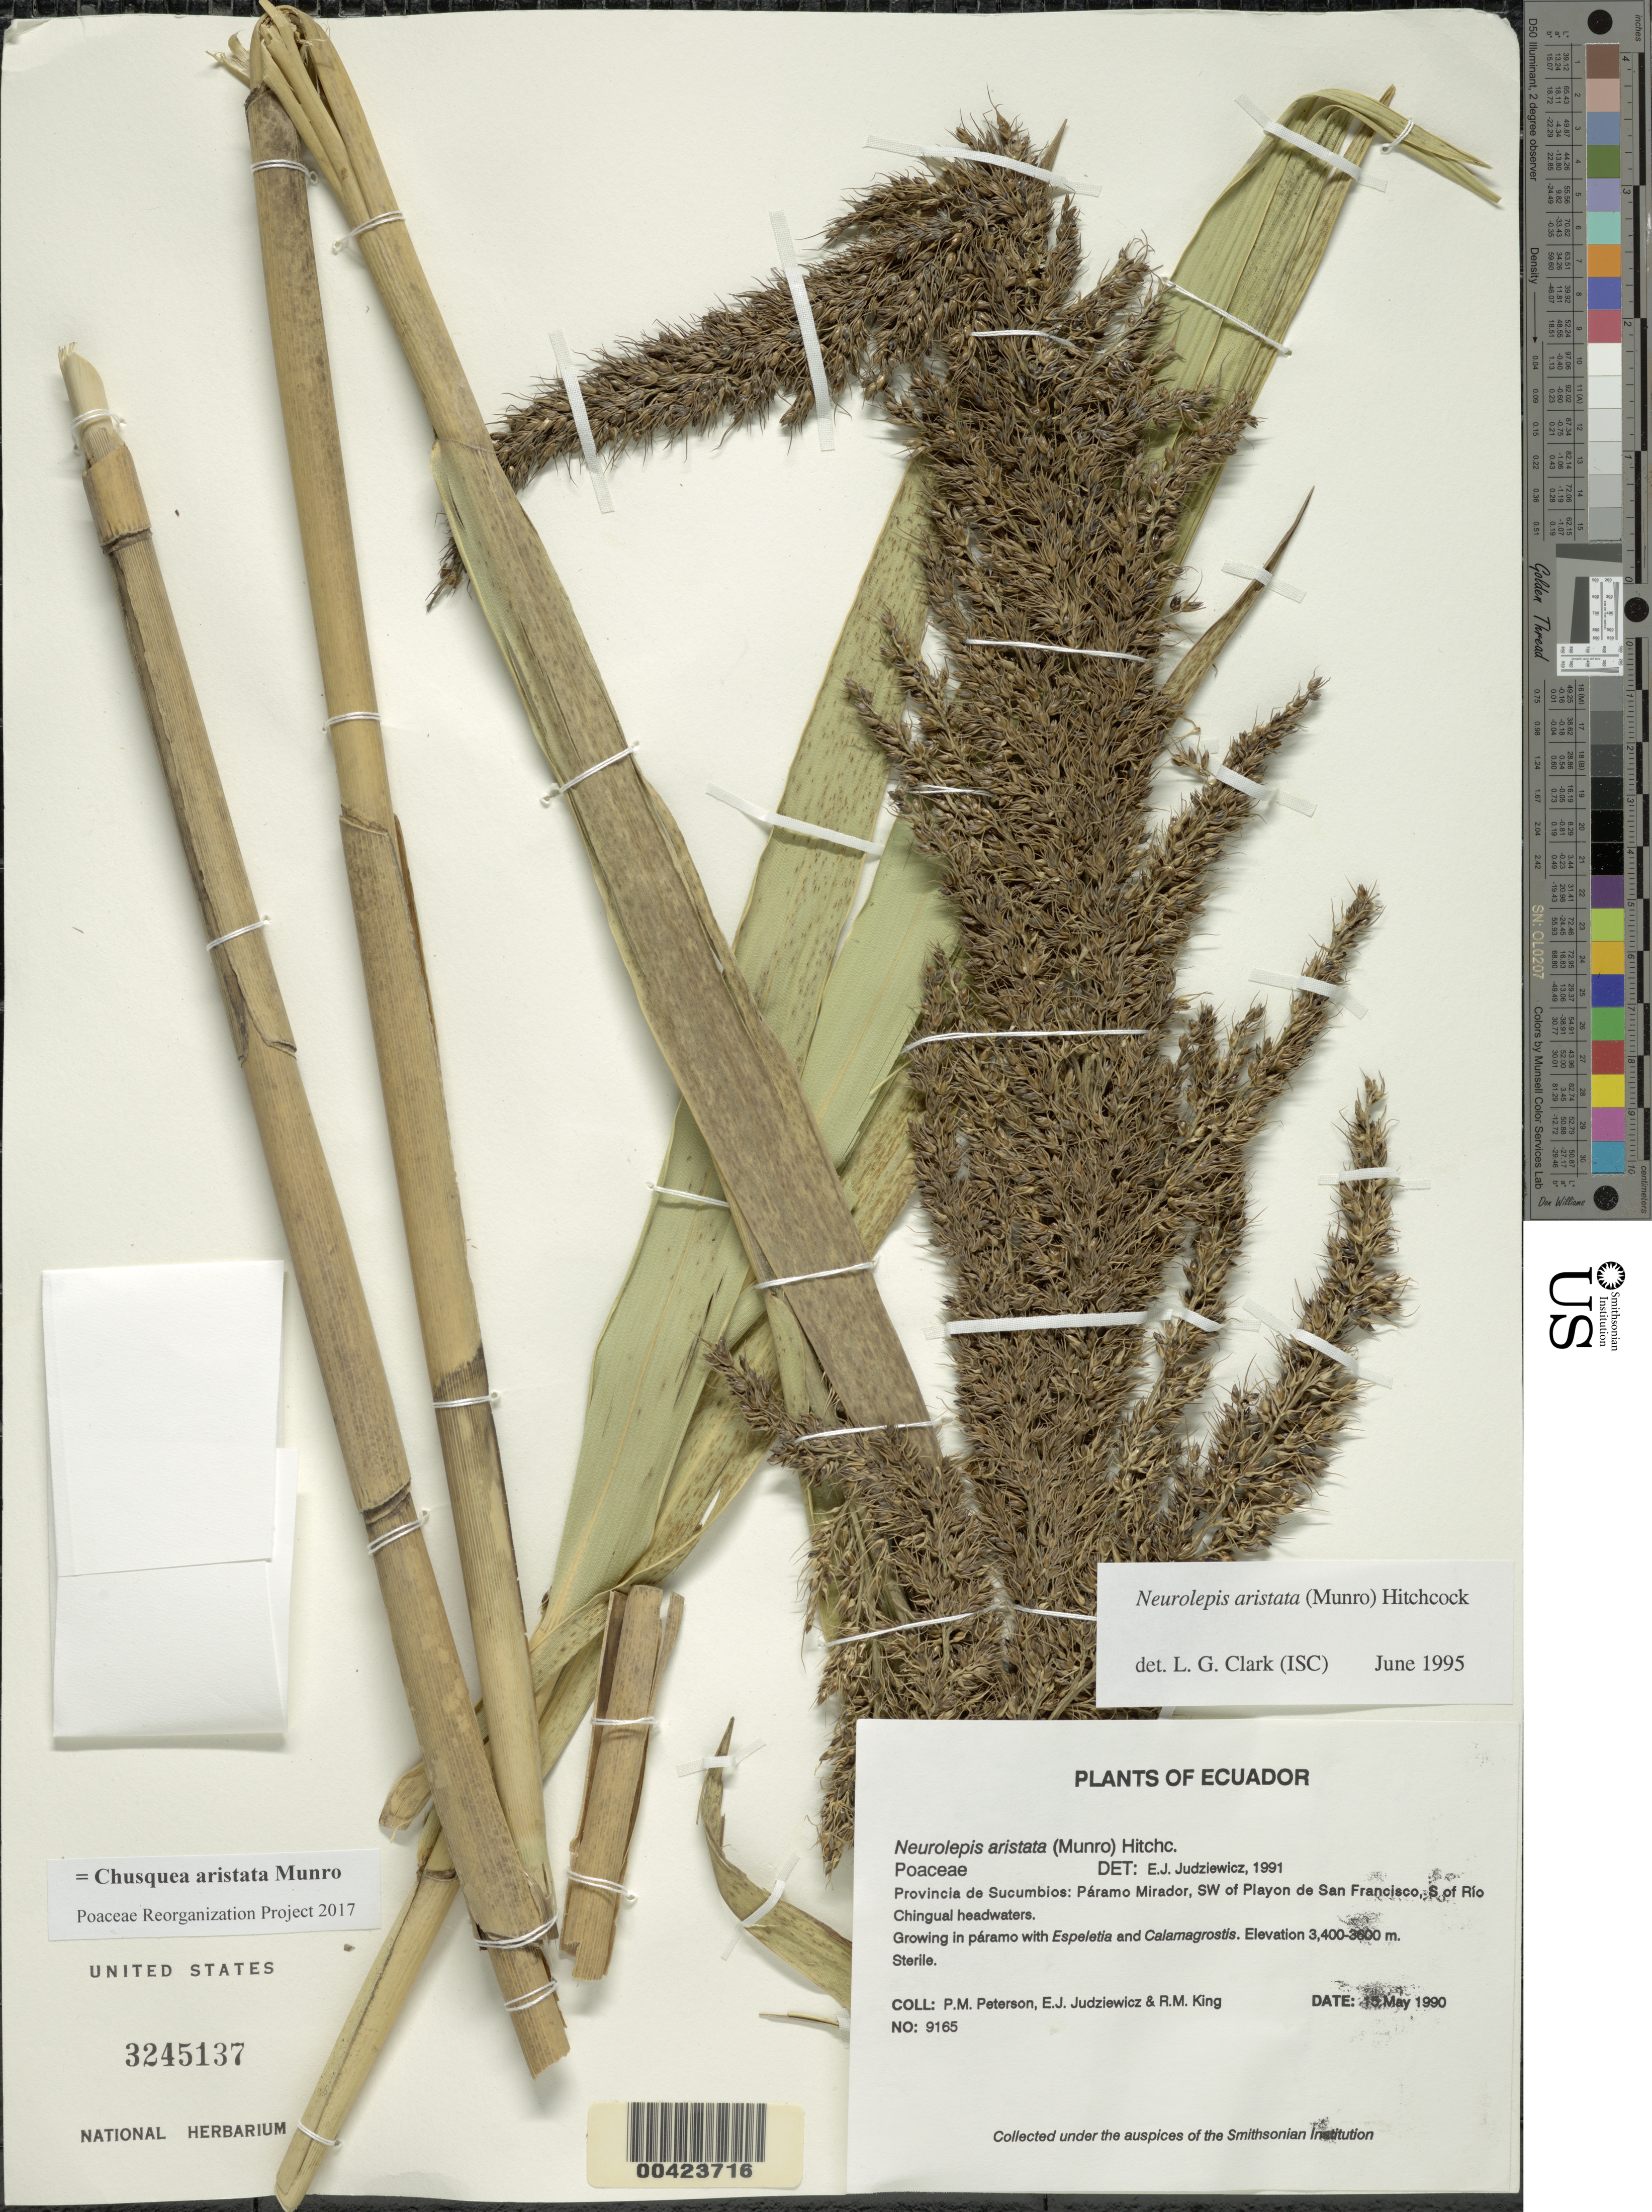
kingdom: Plantae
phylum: Tracheophyta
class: Liliopsida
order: Poales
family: Poaceae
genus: Chusquea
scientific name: Chusquea aristata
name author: Munro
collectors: P. M. Peterson, E. J. Judziewicz & R. M. King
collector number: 09165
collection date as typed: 15 May 1990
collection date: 1990-05-15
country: Ecuador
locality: Paramo mirador, SW of playon de San Francisco; S of Rio chingual headwaters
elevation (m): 3400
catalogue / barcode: US 3245137